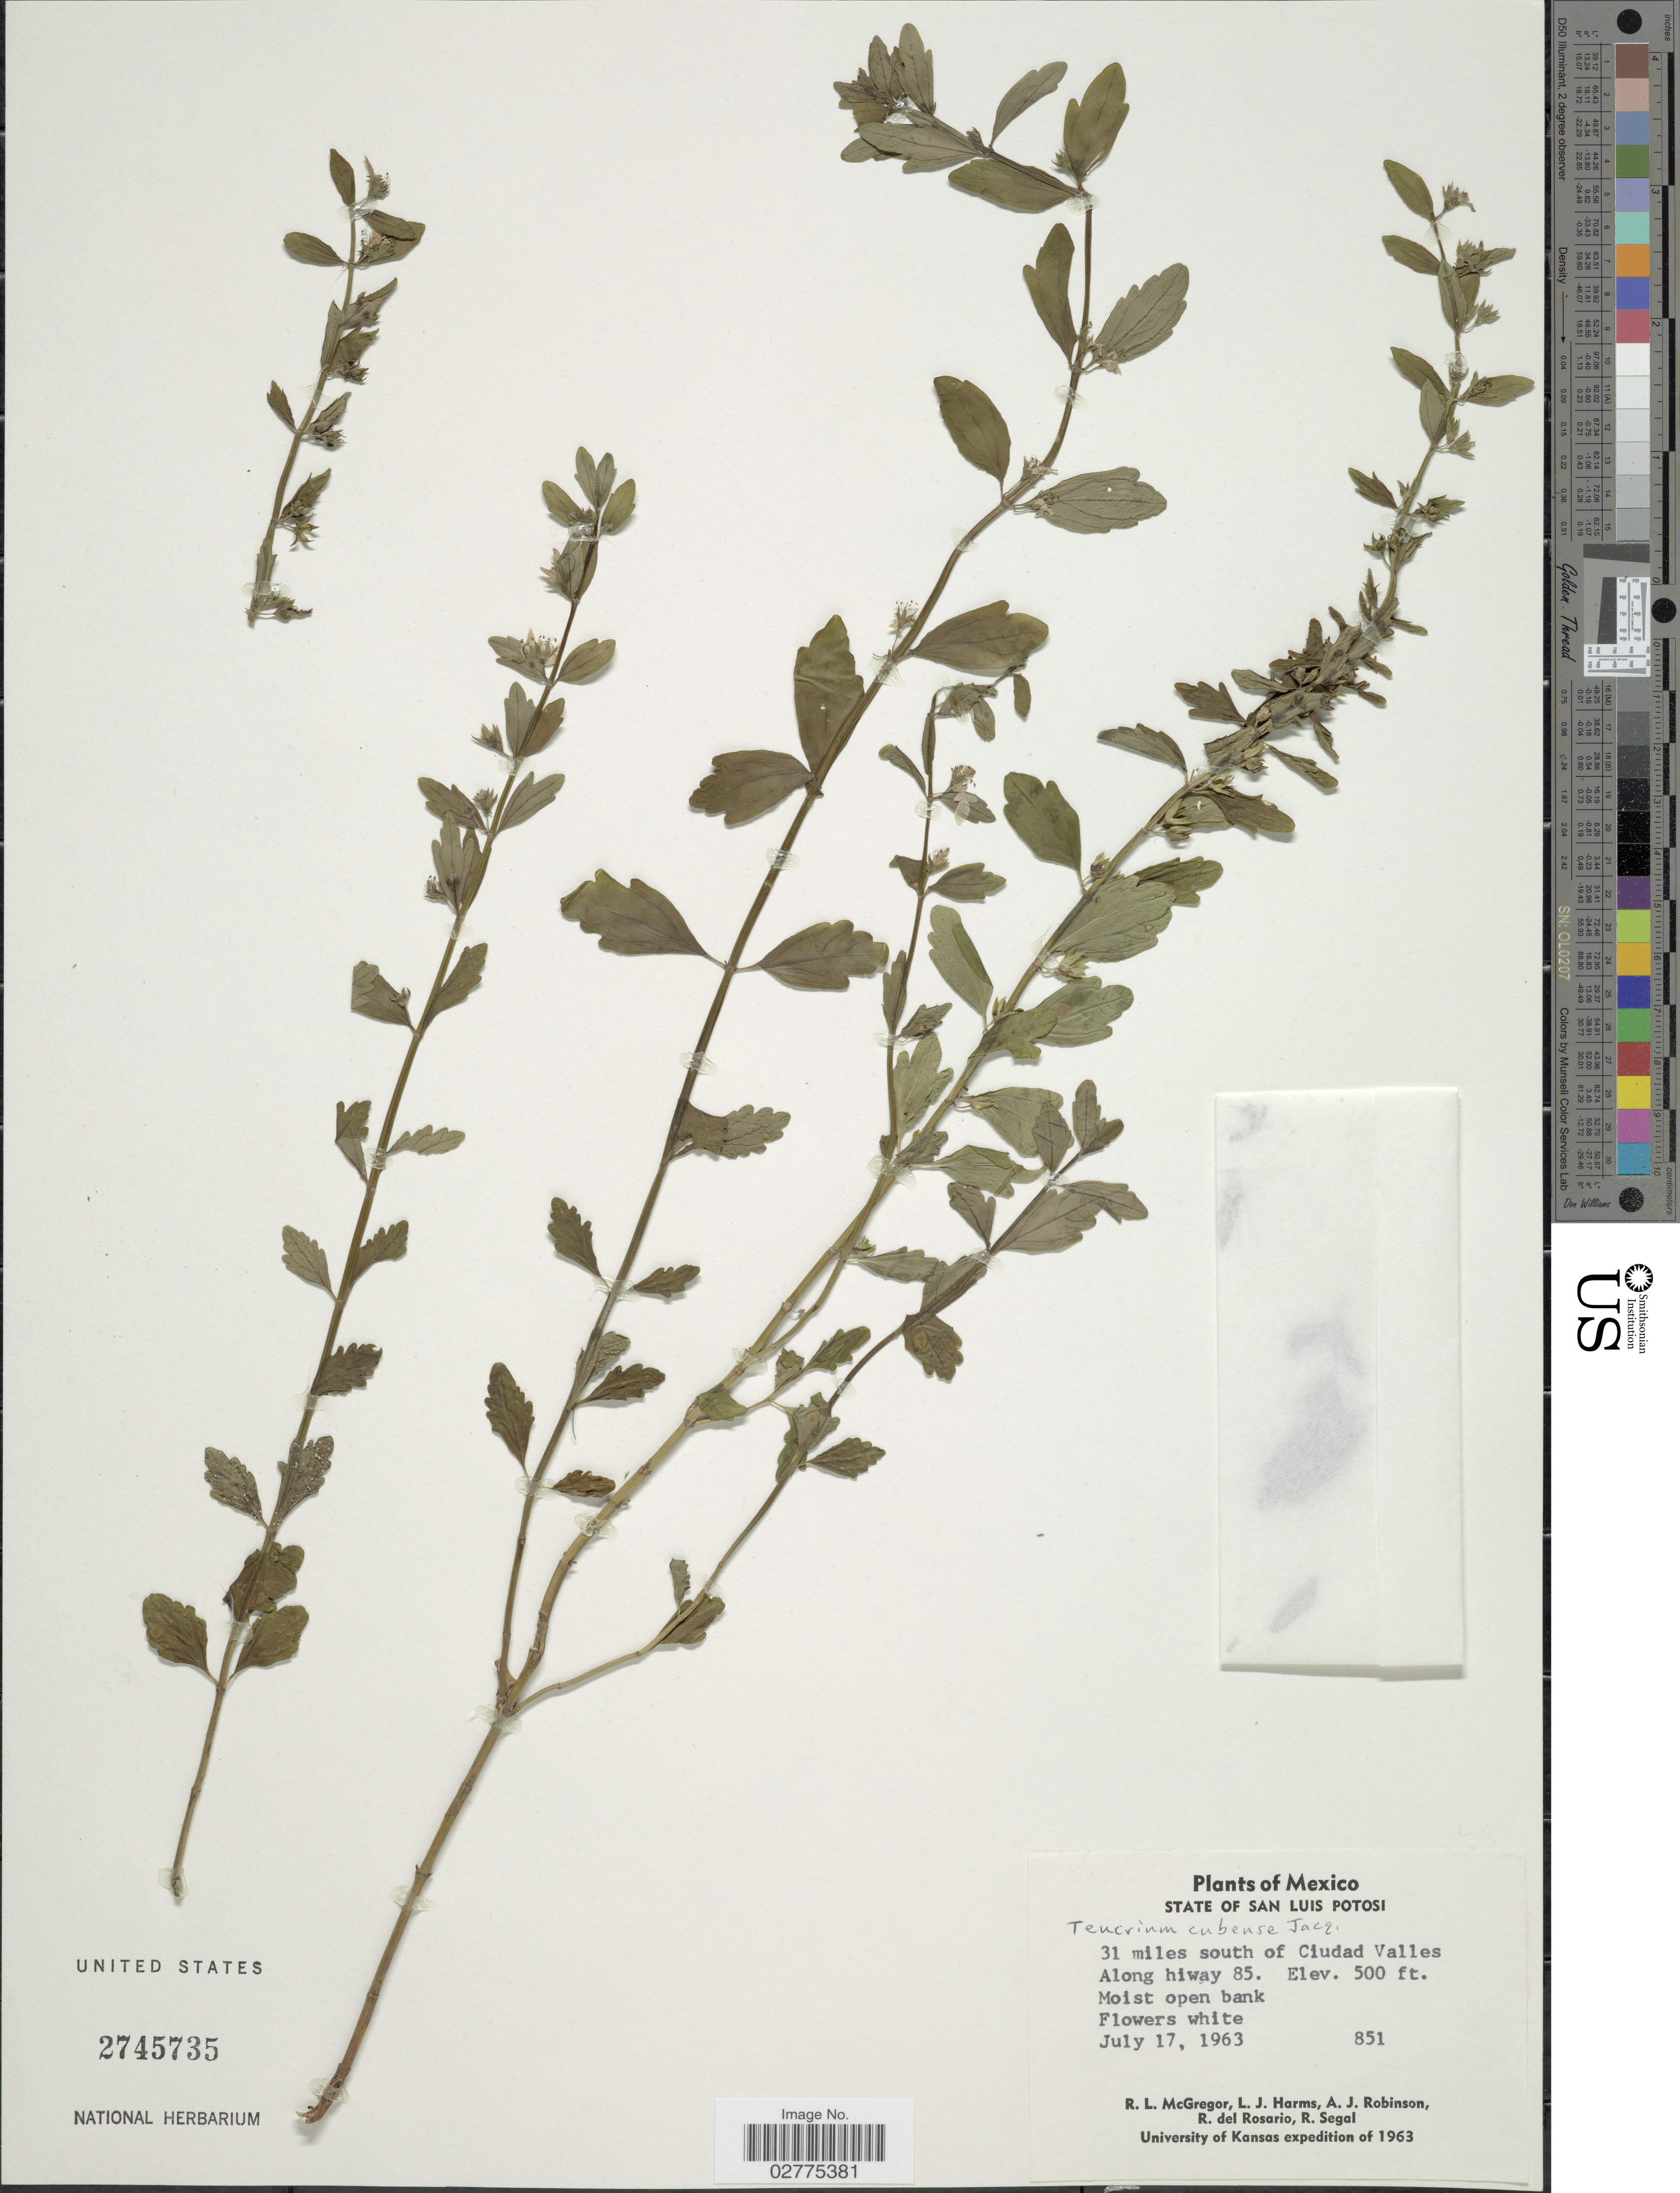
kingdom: Plantae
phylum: Tracheophyta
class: Magnoliopsida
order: Lamiales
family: Lamiaceae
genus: Teucrium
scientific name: Teucrium cubense subsp. chamaedrifolium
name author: Jacq.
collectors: R. McGregor, L. Harms, A. J. Robinson, R. del Rosario & R. Segal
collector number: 851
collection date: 1963-07-17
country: Mexico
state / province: San Luis Potosí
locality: State of San Luis Potosi, 31 miles south of Ciudad Valles, Along hiway 85.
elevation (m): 152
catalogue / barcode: US 2745735